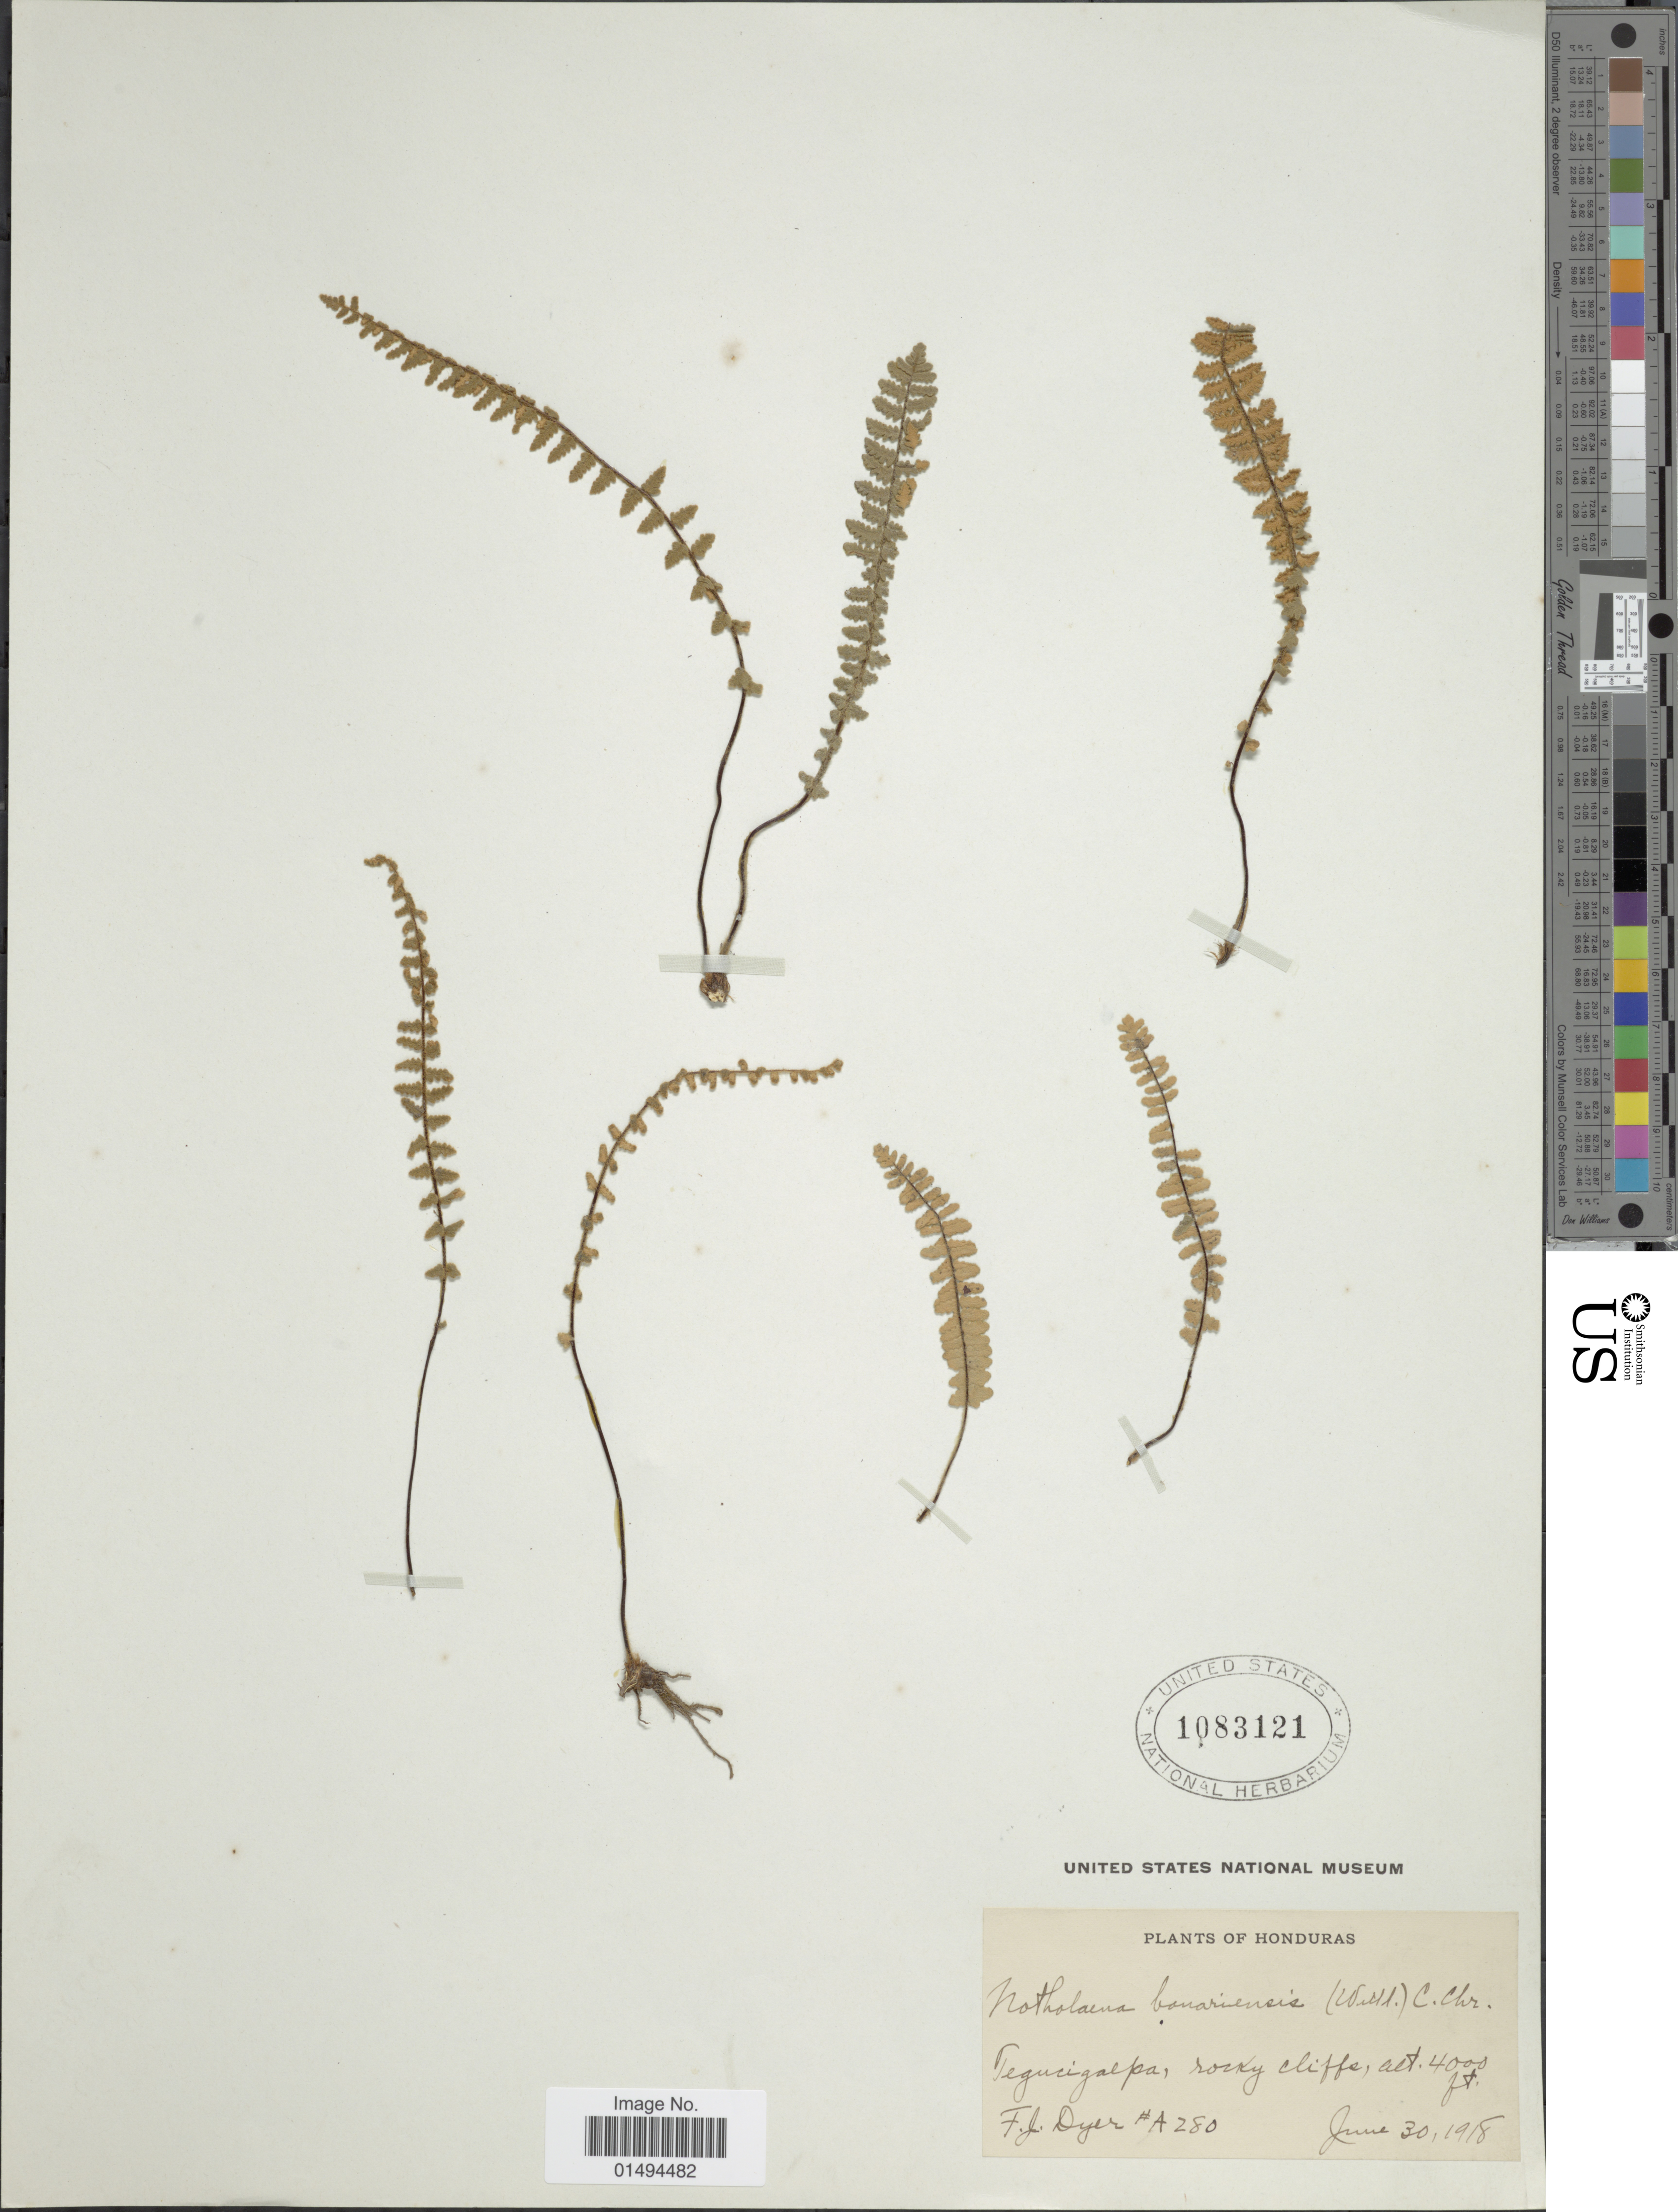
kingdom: Plantae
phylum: Tracheophyta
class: Polypodiopsida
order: Polypodiales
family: Pteridaceae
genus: Myriopteris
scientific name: Myriopteris aurea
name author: (Poir.) Grusz & Windham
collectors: F. J. Dyer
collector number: A280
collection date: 1918-06-30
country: Honduras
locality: Tegucigalpa, rocky cliffs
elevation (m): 1219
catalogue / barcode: US 1083121